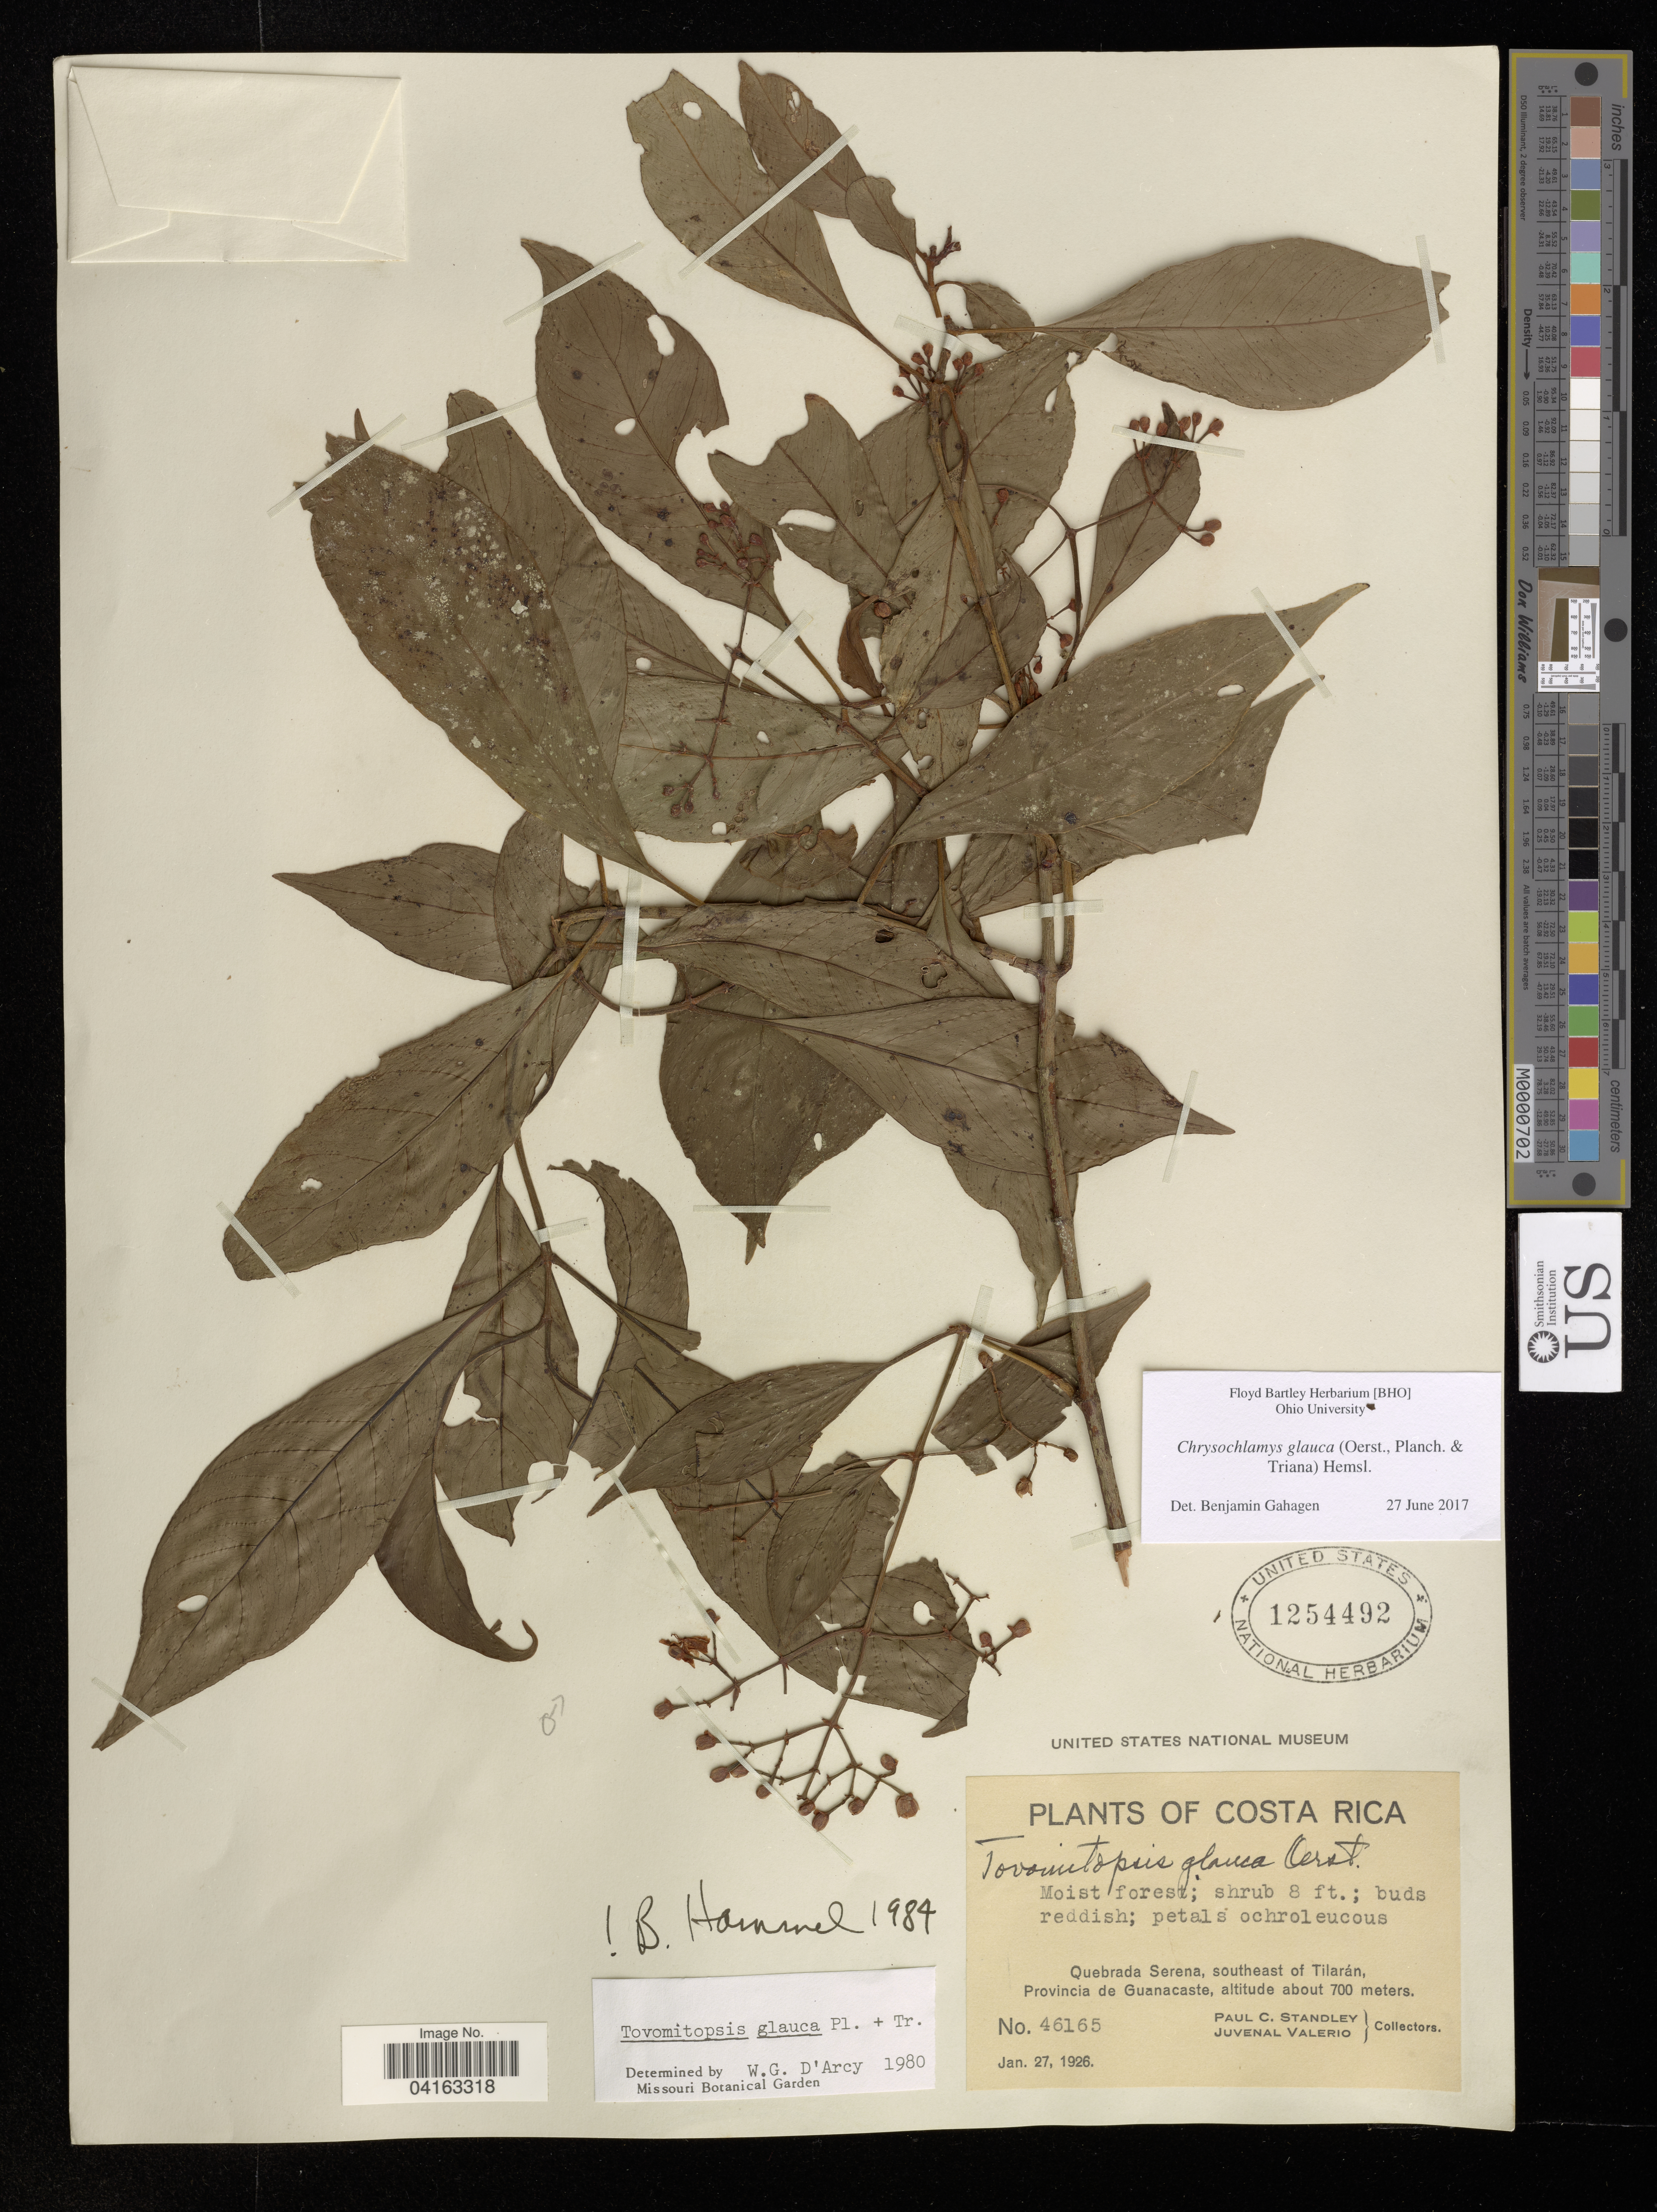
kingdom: Plantae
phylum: Tracheophyta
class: Magnoliopsida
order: Malpighiales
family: Clusiaceae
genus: Chrysochlamys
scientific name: Chrysochlamys glauca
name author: (Oerst. ex Planch. & Triana) Hemsl.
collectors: P. C. Standley & J. Valerio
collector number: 46165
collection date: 1926-01-27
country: Costa Rica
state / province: Guanacaste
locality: Quebrada Serena, southeast of Tilarán, Provincia de Guanacaste.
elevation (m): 700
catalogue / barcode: US 1254492